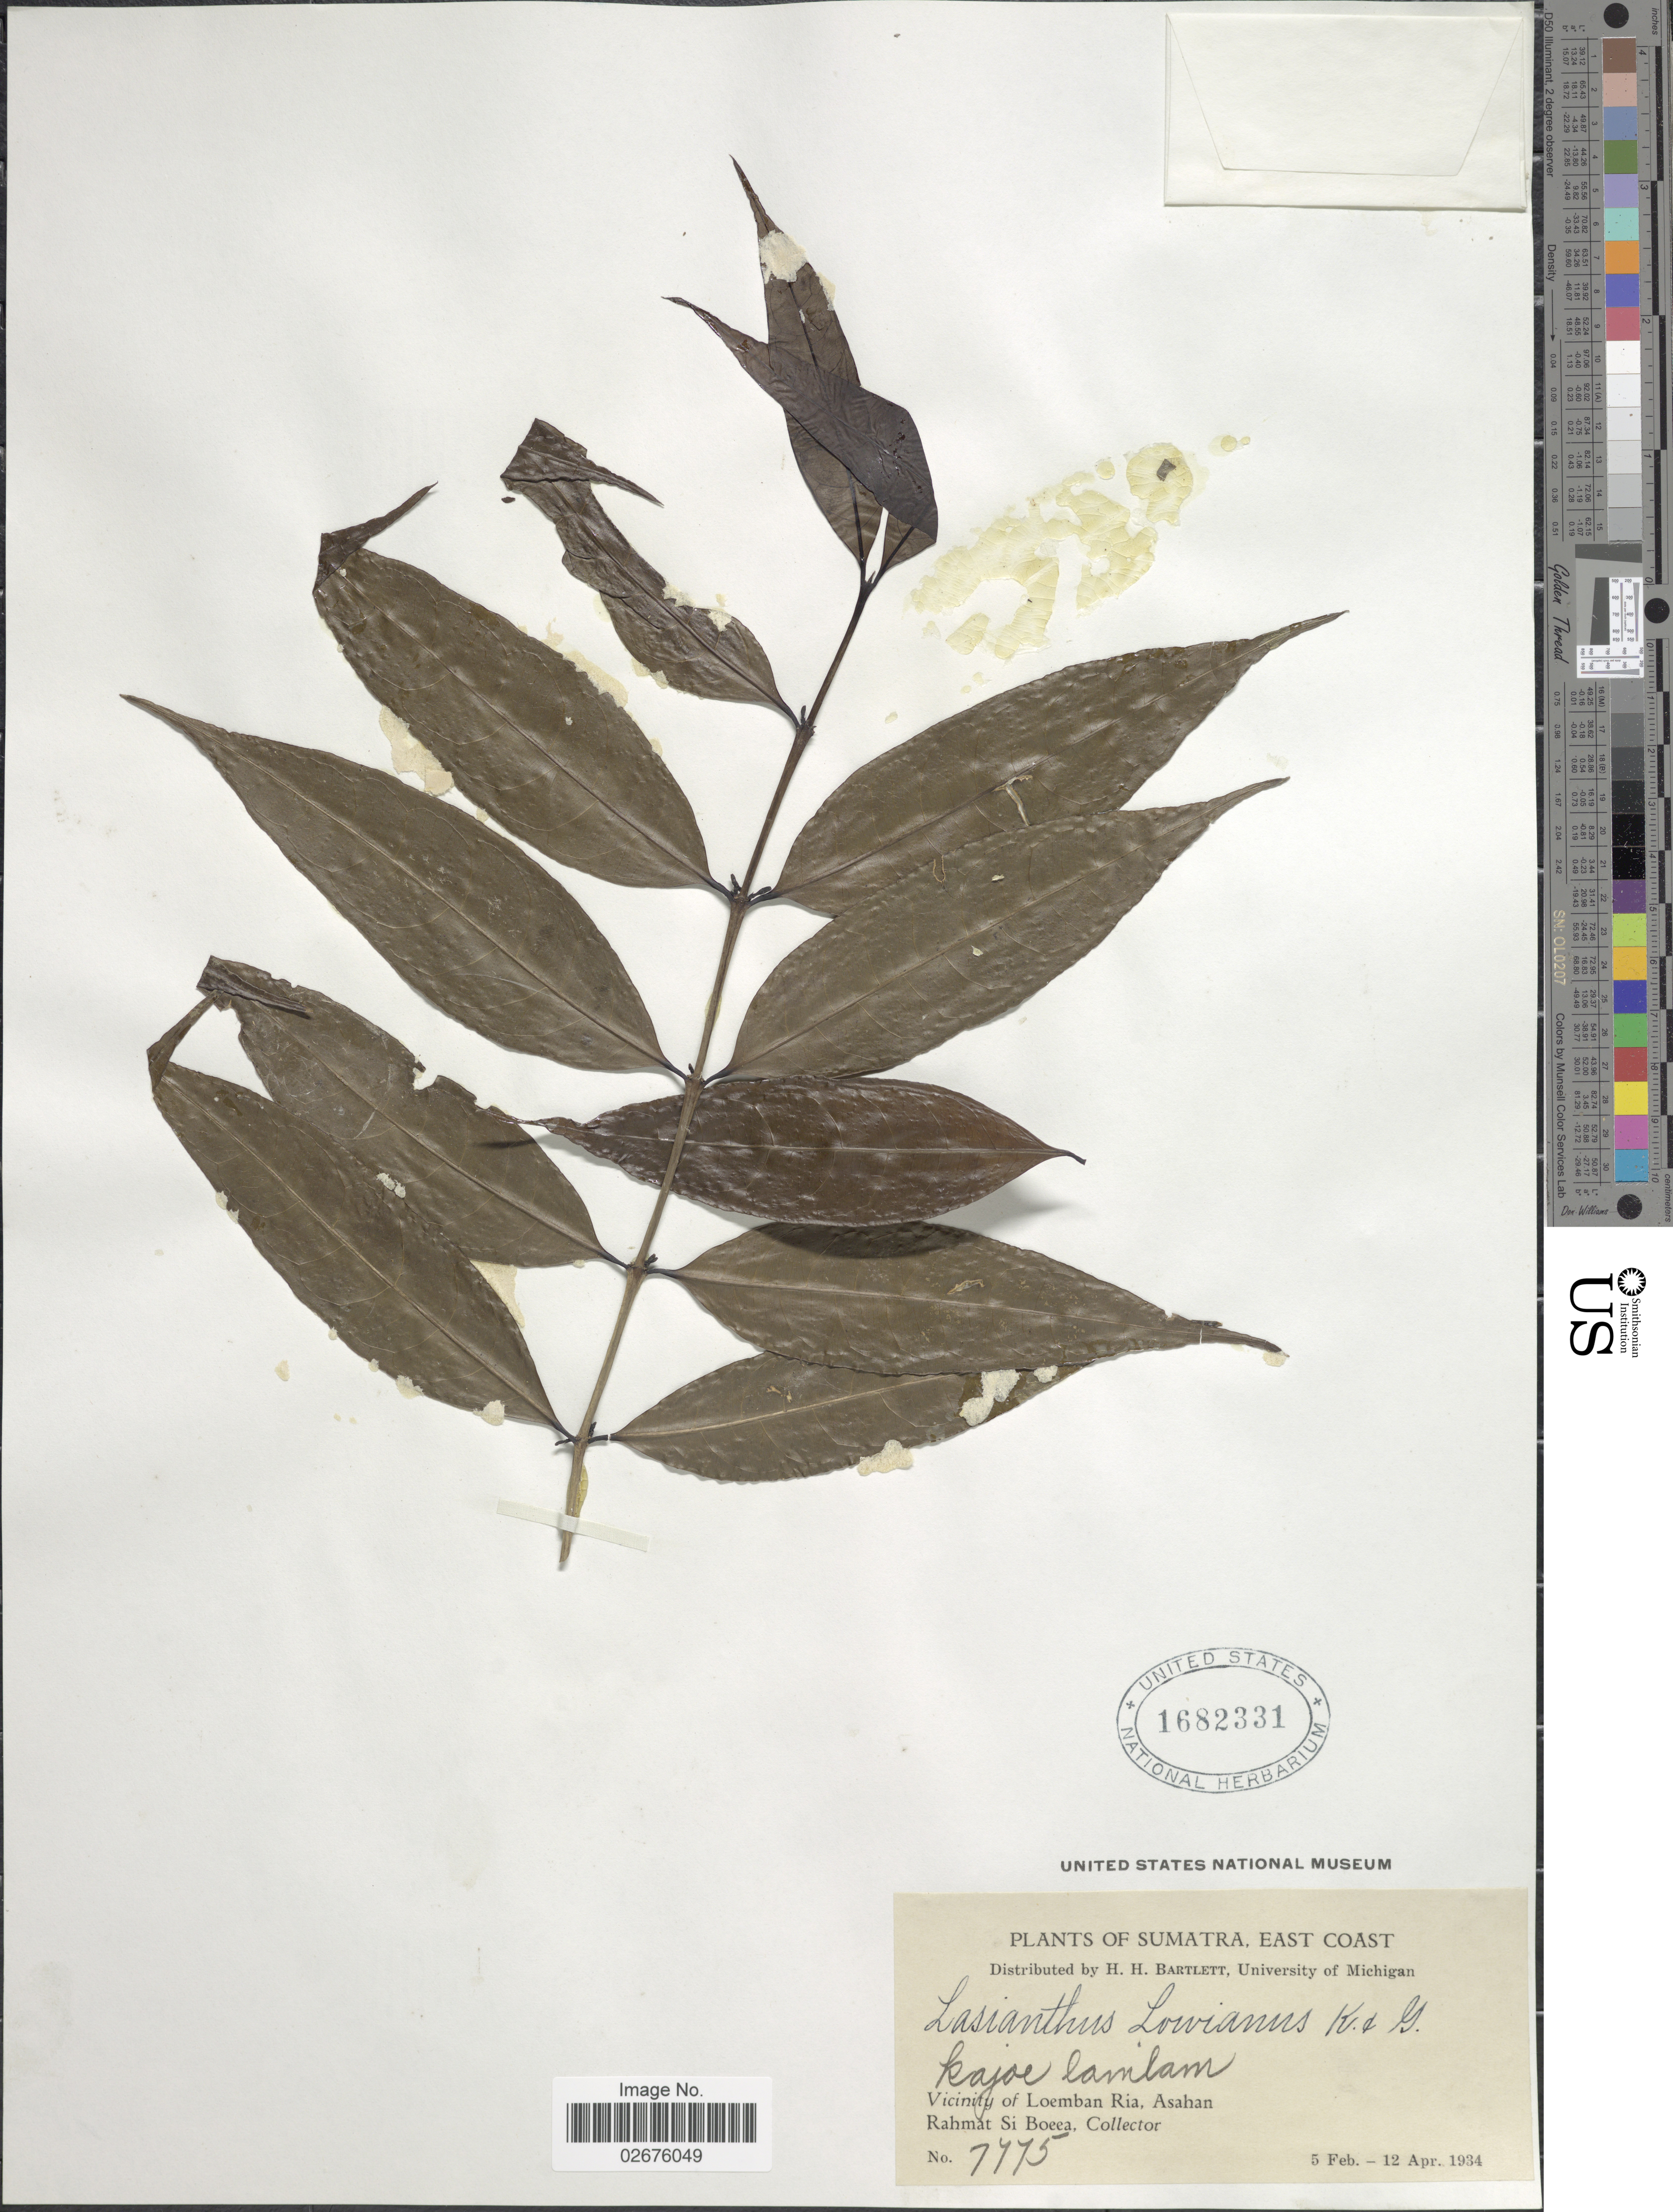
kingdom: Plantae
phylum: Tracheophyta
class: Magnoliopsida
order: Gentianales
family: Rubiaceae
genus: Lasianthus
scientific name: Lasianthus lowianus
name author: King & Gamble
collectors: Rahmat Si Boeea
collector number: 7775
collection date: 1934-02-05/1934-04-12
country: Indonesia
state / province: Sumatra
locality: East Coast. Vicinity of Loemban Ria, Asahan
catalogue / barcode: US 1682331